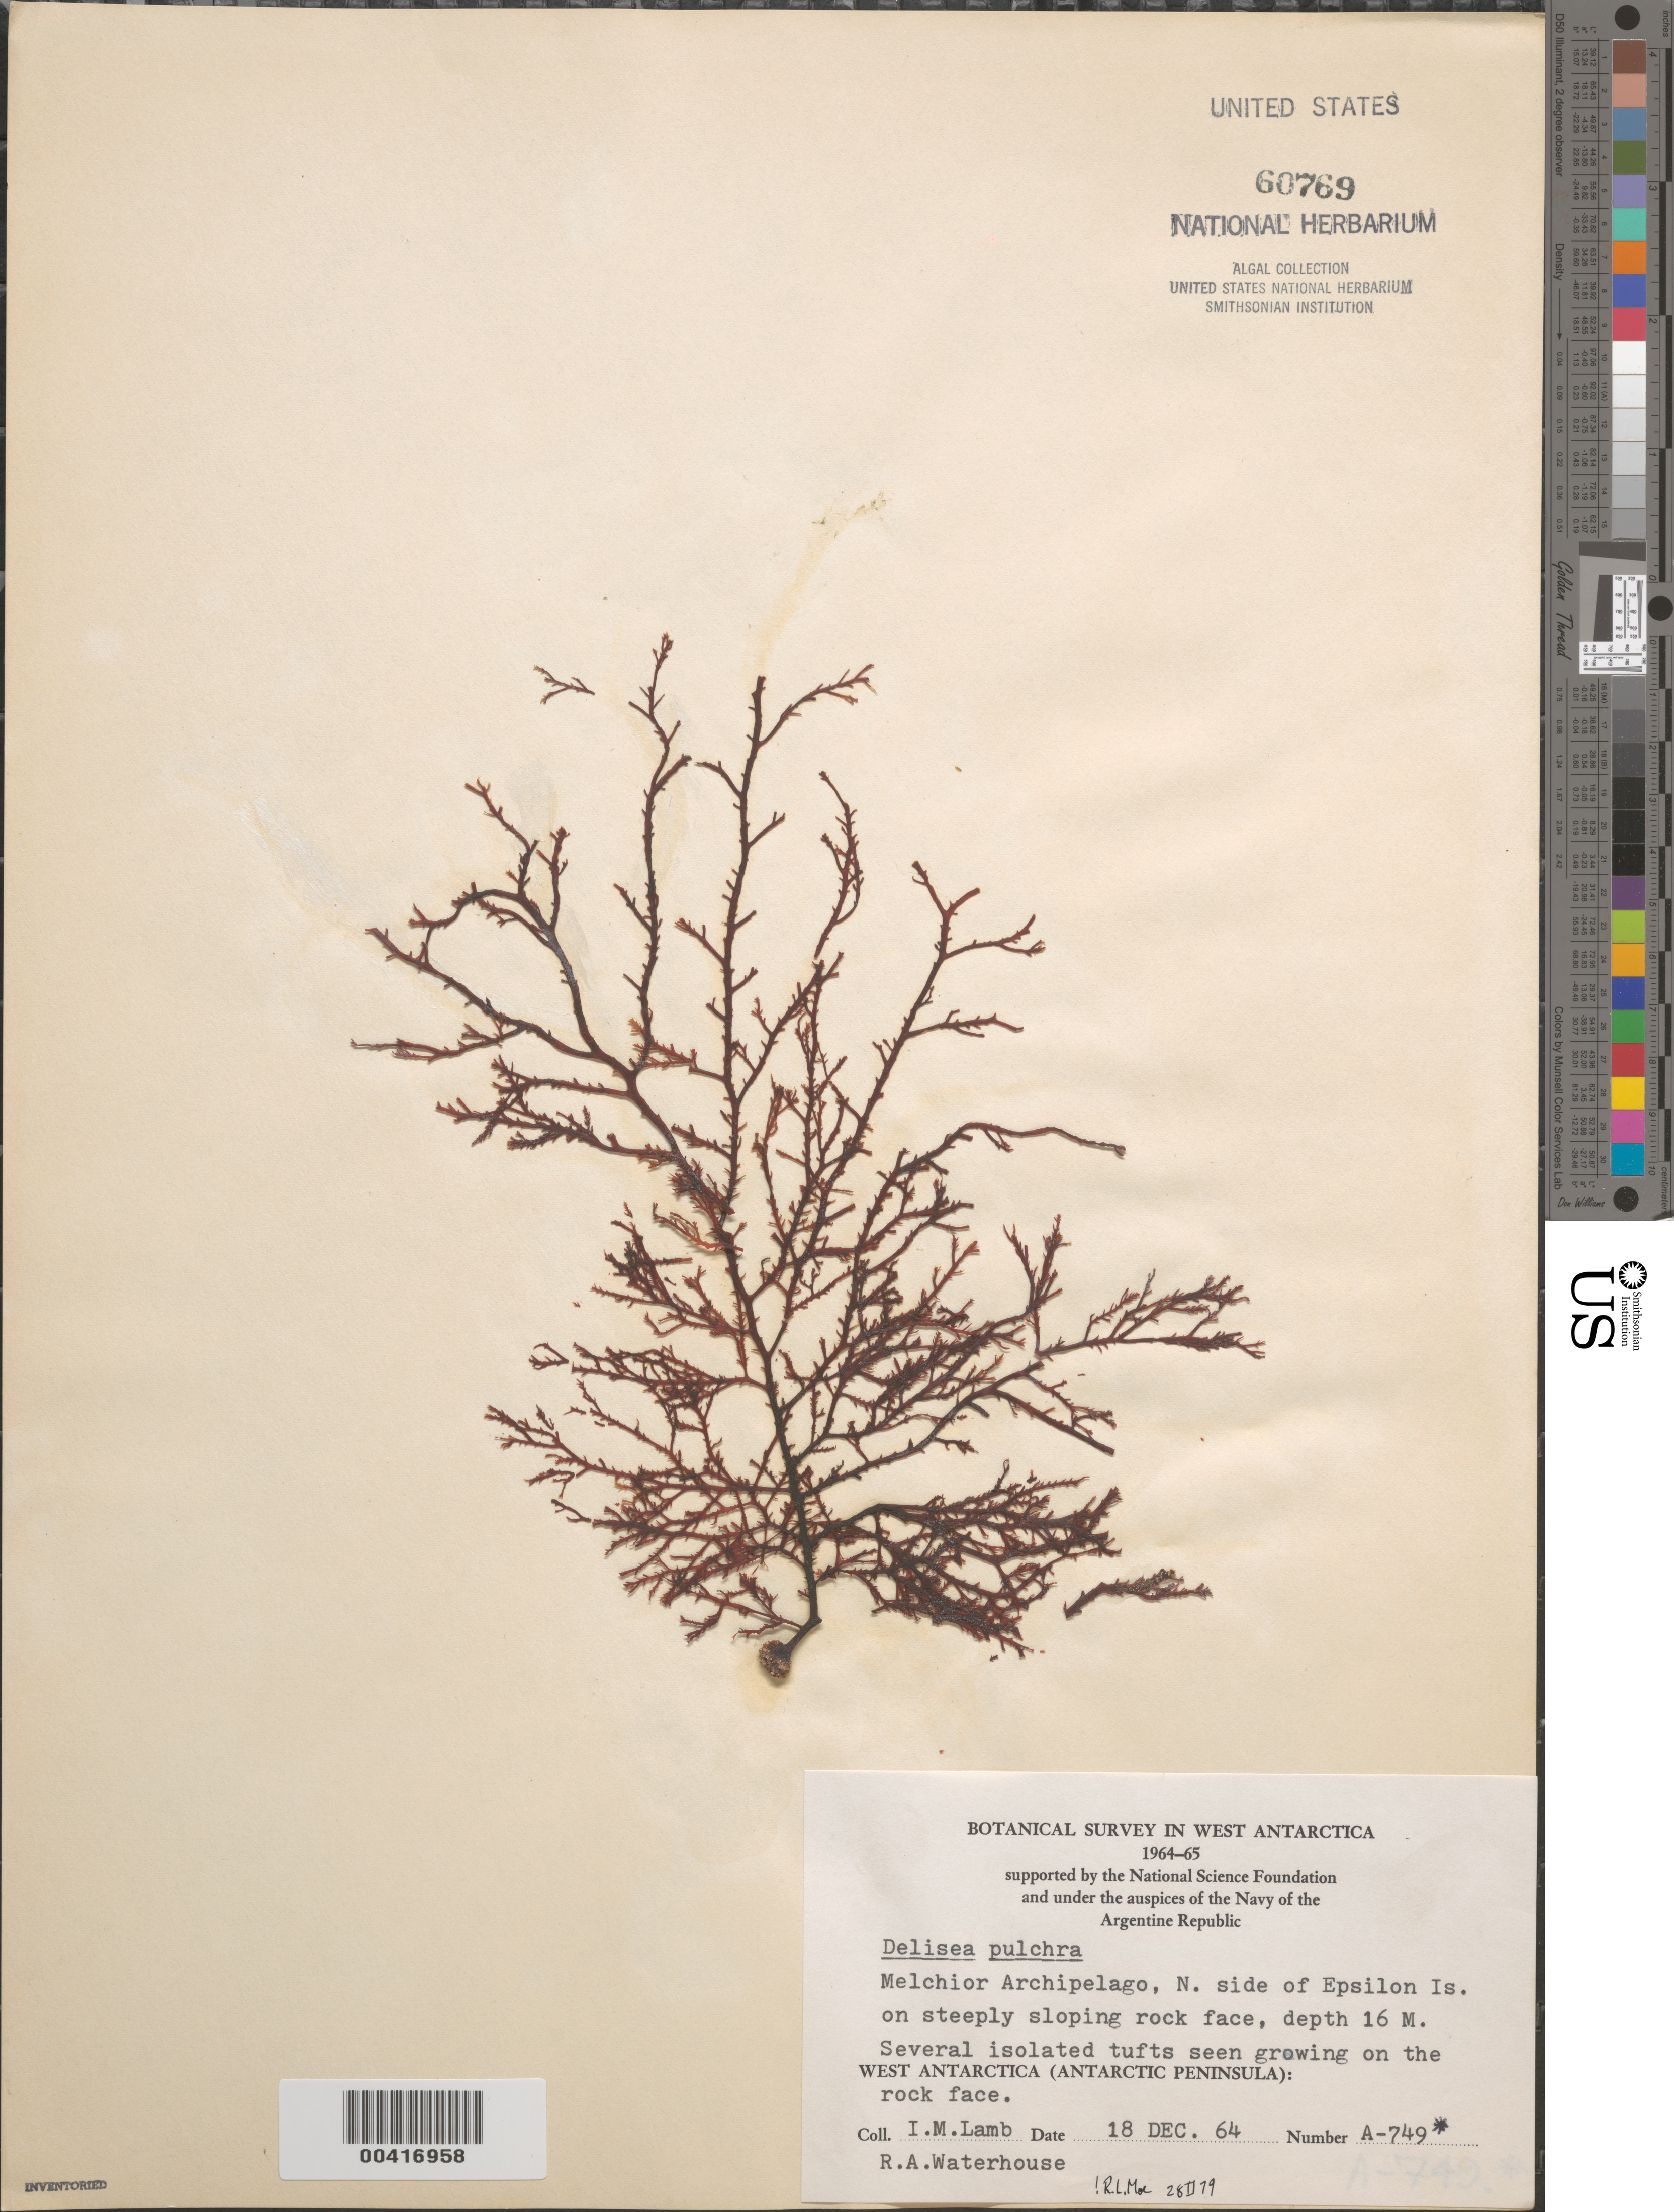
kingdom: Plantae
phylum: Rhodophyta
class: Florideophyceae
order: Bonnemaisoniales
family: Bonnemaisoniaceae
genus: Delisea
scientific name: Delisea pulchra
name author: (Grev.) Mont.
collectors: I. M. Lamb & R. Waterhouse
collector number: A-749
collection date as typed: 18 Dec 1964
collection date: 1964-12-18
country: Antarctica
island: Epsilon Island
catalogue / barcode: US 60769